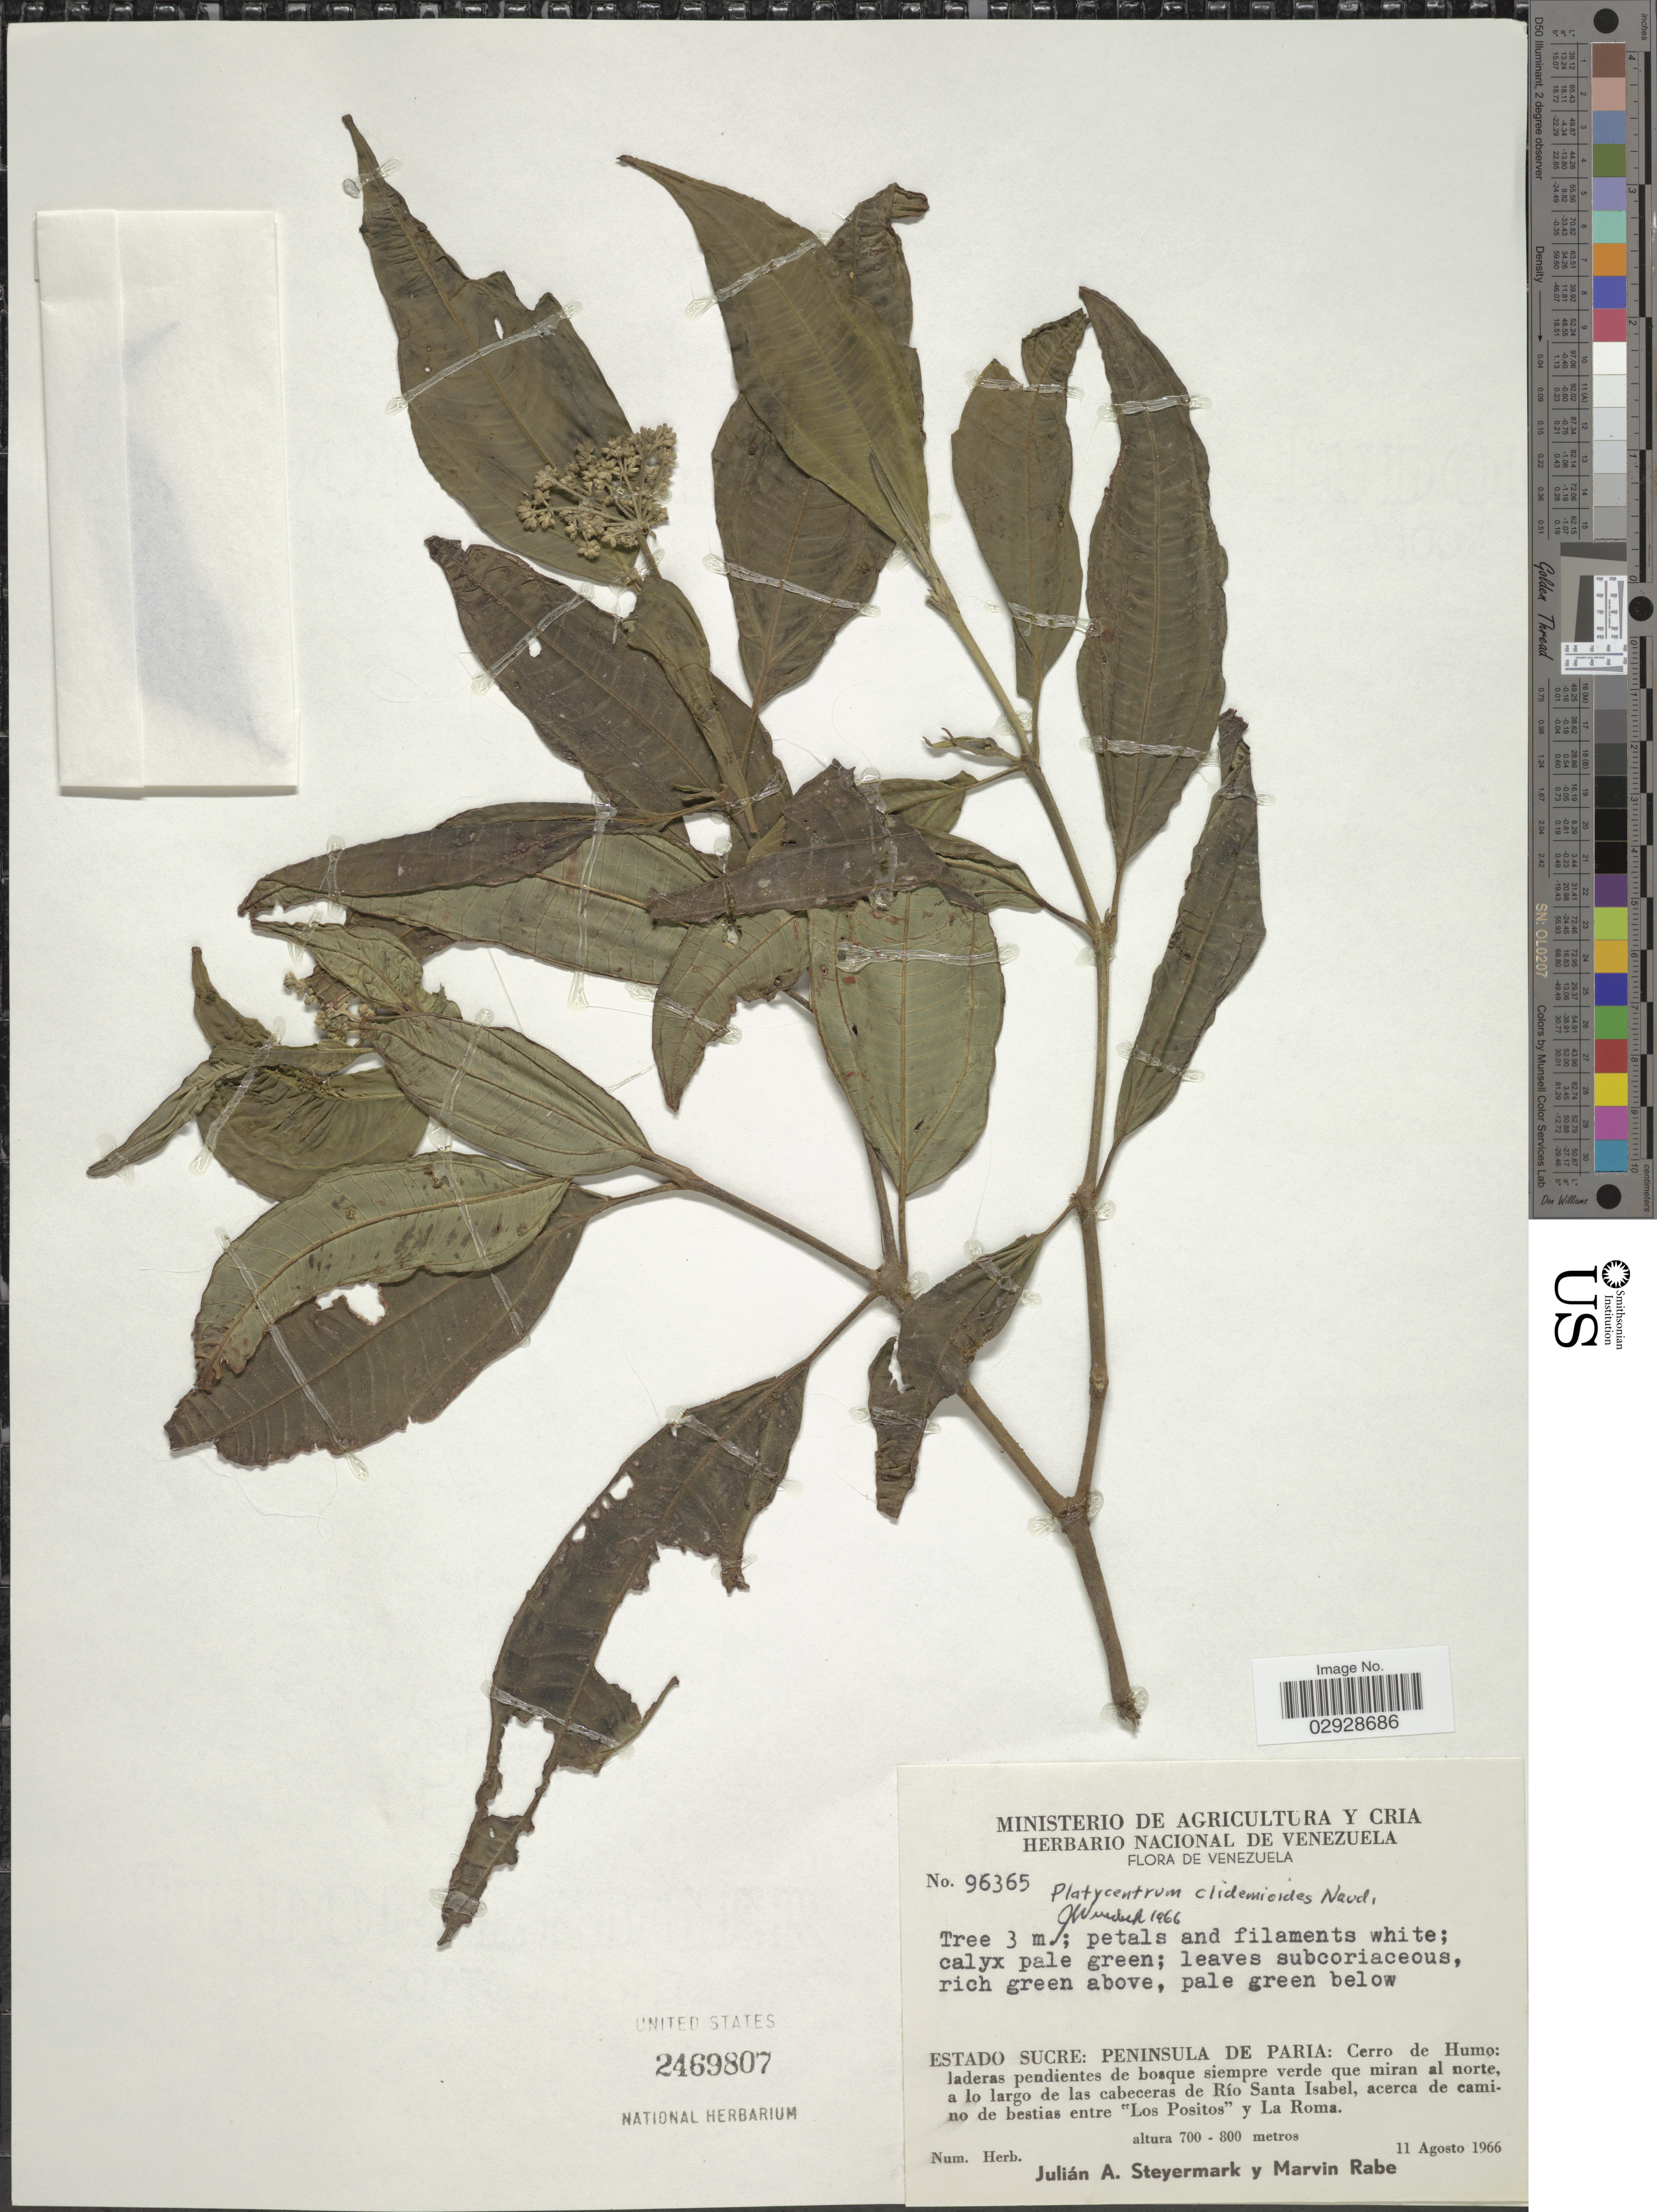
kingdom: Plantae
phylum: Tracheophyta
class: Magnoliopsida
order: Myrtales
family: Melastomataceae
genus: Leandra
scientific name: Leandra clidemioides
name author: (Naudin) Wurdack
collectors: J. Steyermark & M. Rabe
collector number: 96365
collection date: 1966-08-11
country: Venezuela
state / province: Sucre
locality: Peninsula de Paria: Cerro de Humo: laderas pendientes de bosque siempre verde que miran al norte, a lo largo de las cabeceras de Río Santa Isabel, acerca de camino de bestias entre "Los Positos" y La Roma.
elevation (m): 700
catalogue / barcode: US 2469807